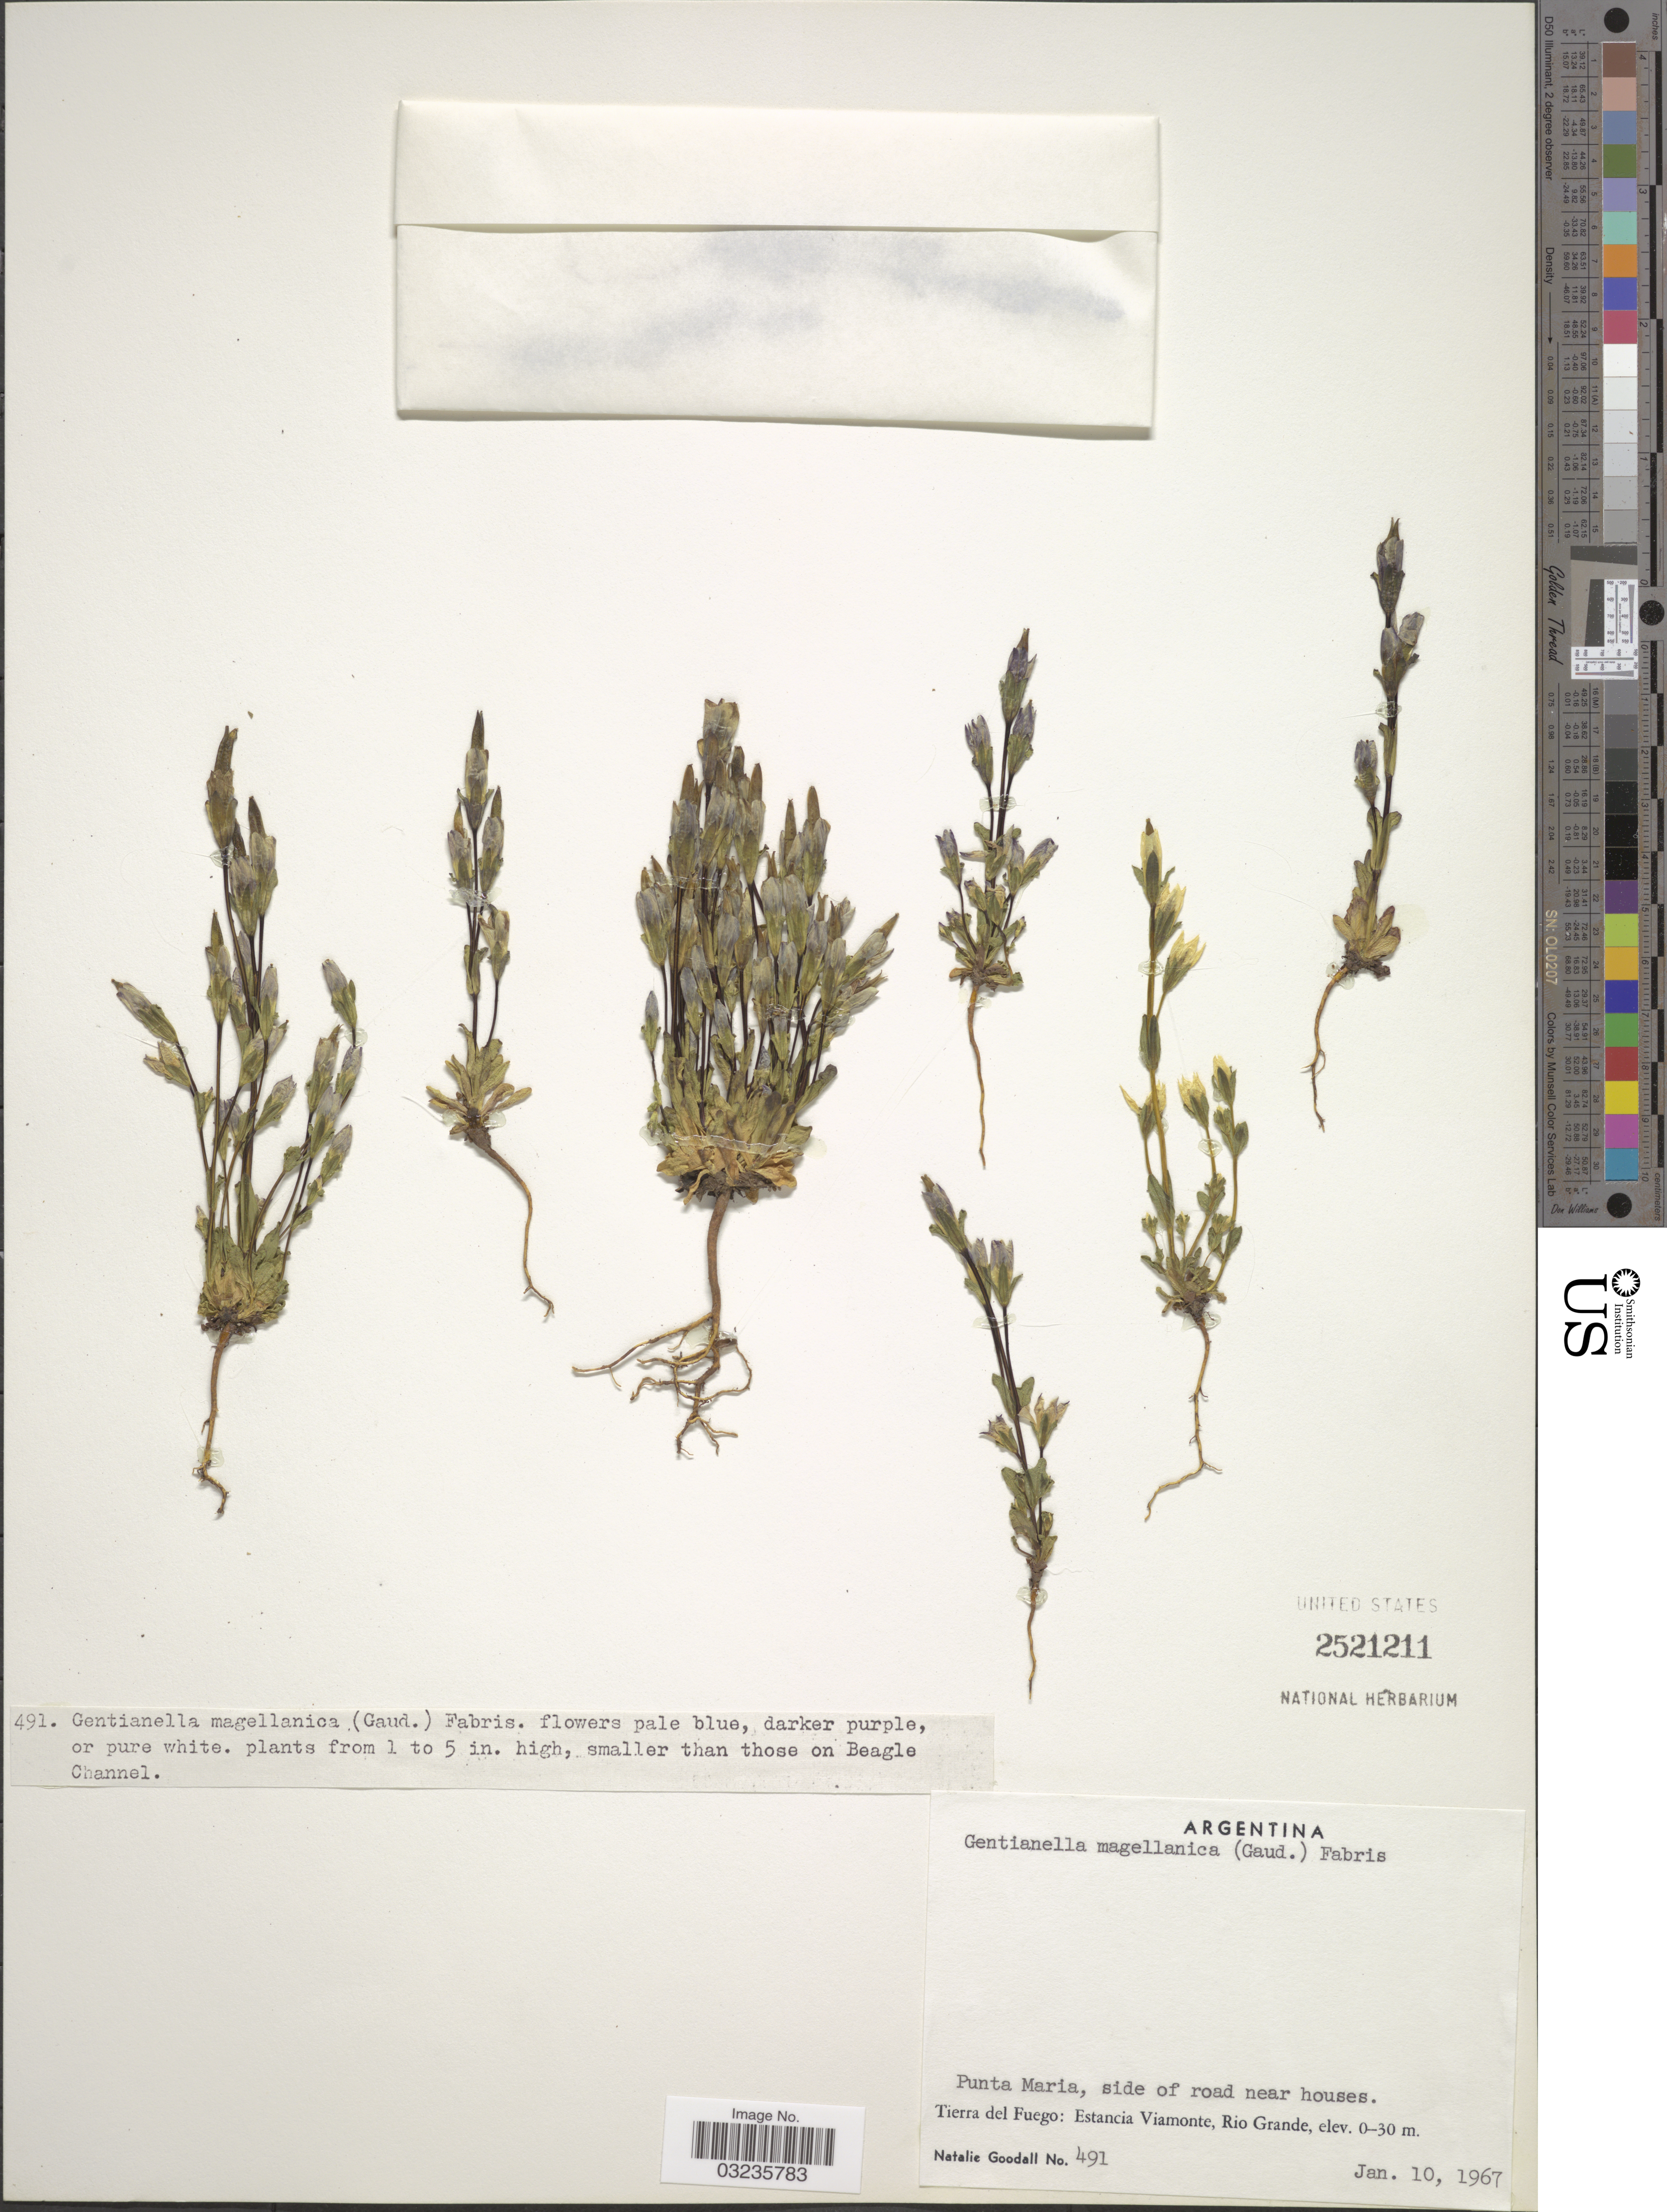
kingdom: Plantae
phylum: Tracheophyta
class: Magnoliopsida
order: Gentianales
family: Gentianaceae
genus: Gentiana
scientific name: Gentiana magellanica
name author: Gaudich.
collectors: N. Goodall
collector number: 491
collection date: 1967-01-10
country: Argentina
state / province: Tierra del Fuego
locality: Punta Maria, side of road near houses. Estancia Viamonte, Rio Grande.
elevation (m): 0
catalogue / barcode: US 2521211